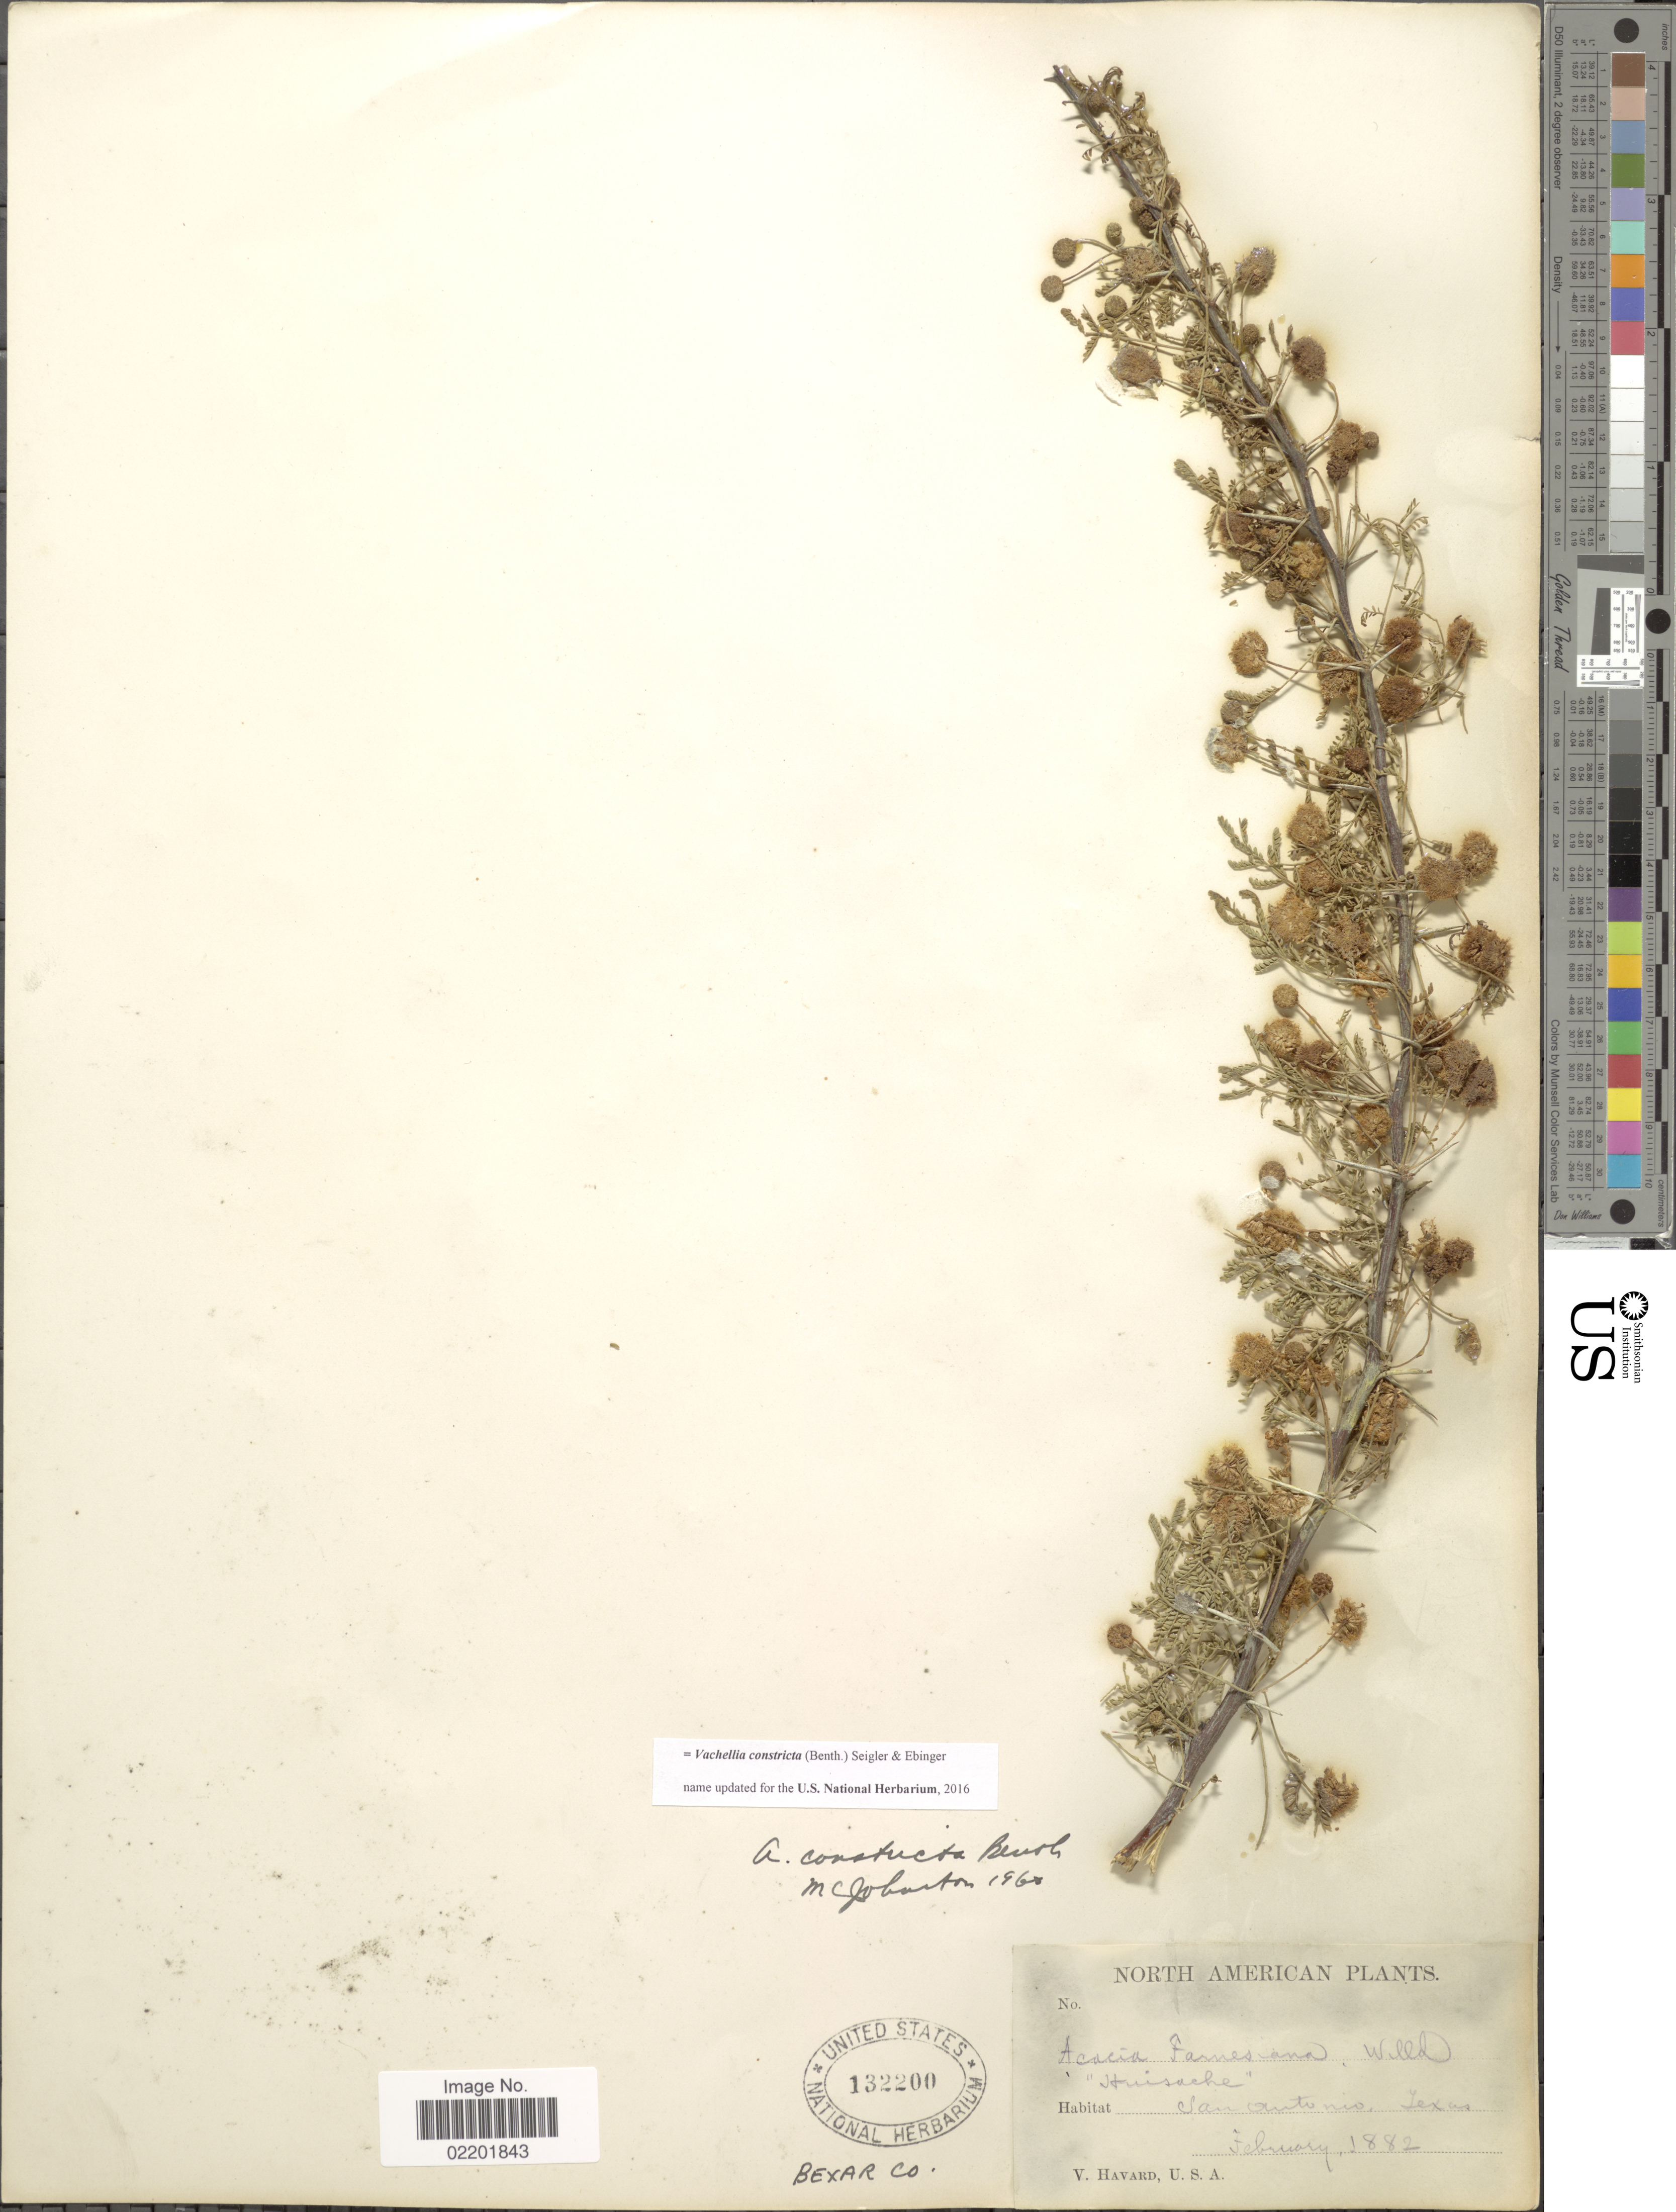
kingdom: Plantae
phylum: Tracheophyta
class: Magnoliopsida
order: Fabales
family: Fabaceae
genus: Vachellia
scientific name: Vachellia constricta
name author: (Benth.) Seigler & Ebinger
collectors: V. Havard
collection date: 1882-02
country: United States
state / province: Texas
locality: San Antonio, Bexar Co.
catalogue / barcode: US 132200